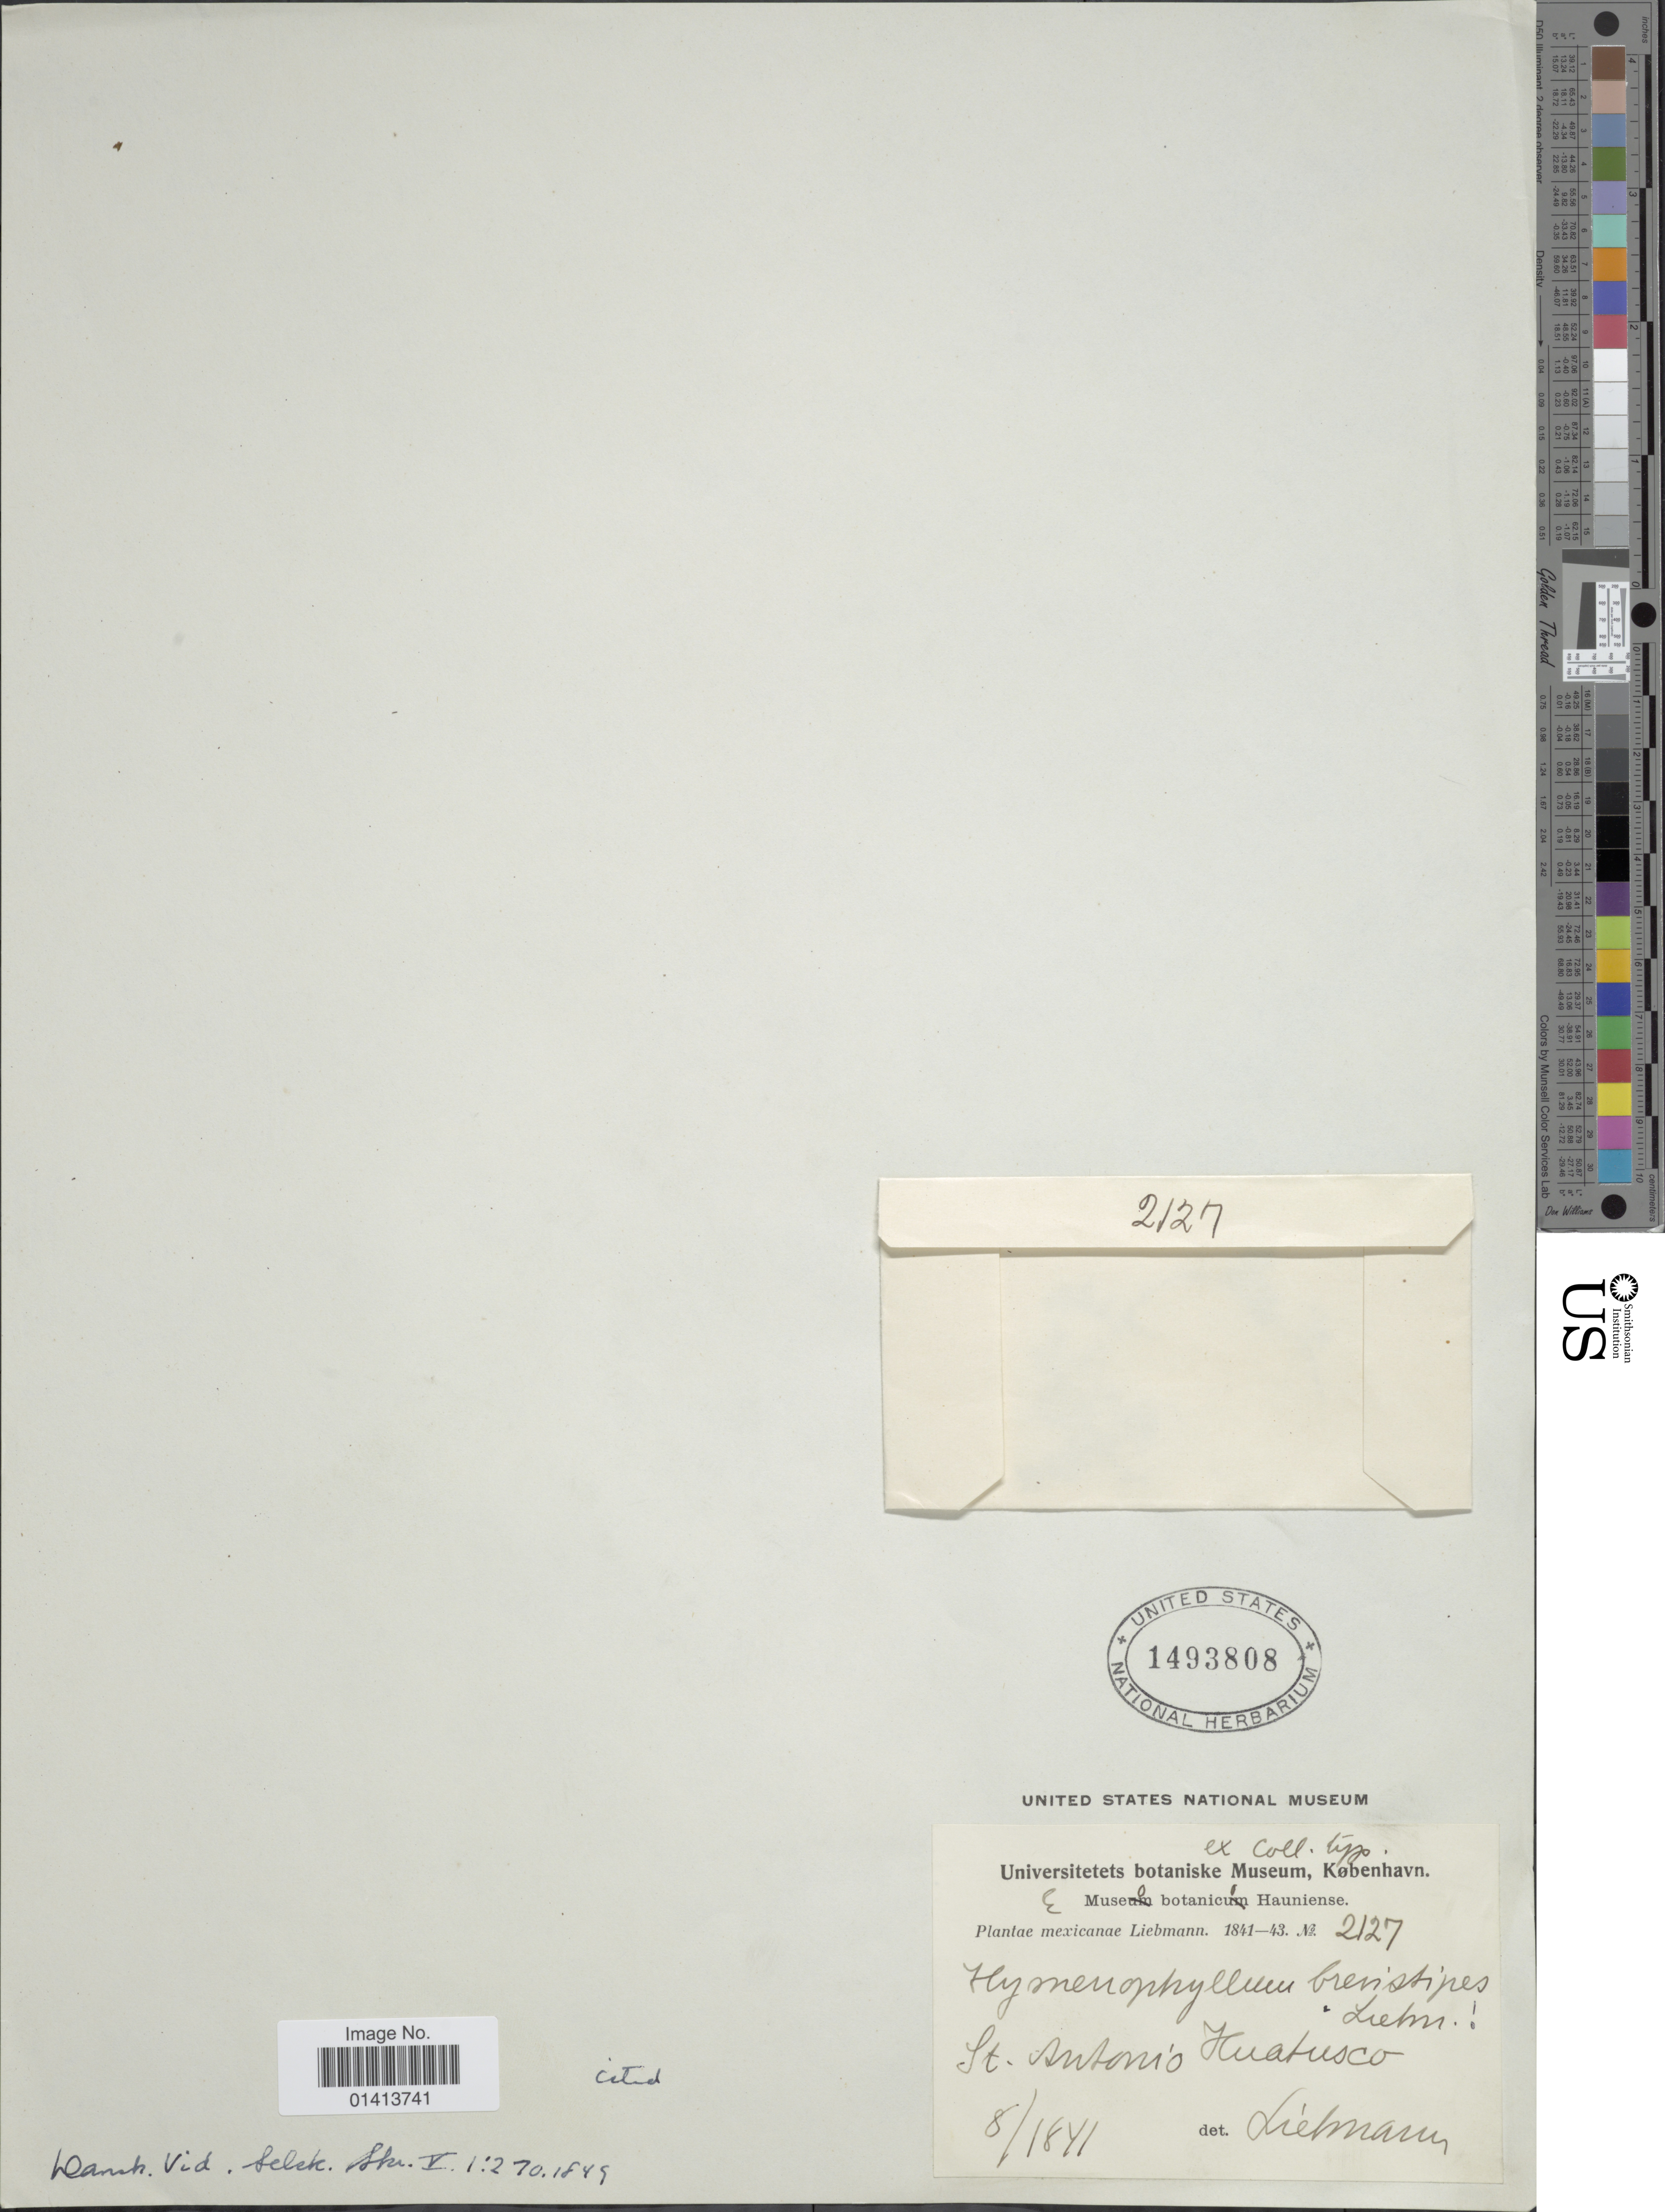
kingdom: Plantae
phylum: Tracheophyta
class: Polypodiopsida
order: Hymenophyllales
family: Hymenophyllaceae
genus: Hymenophyllum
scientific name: Hymenophyllum brevistipes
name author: Liebm.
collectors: Liebmann, --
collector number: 2127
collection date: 1841-08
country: Mexico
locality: St Antonio Huatusco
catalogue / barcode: US 1493808